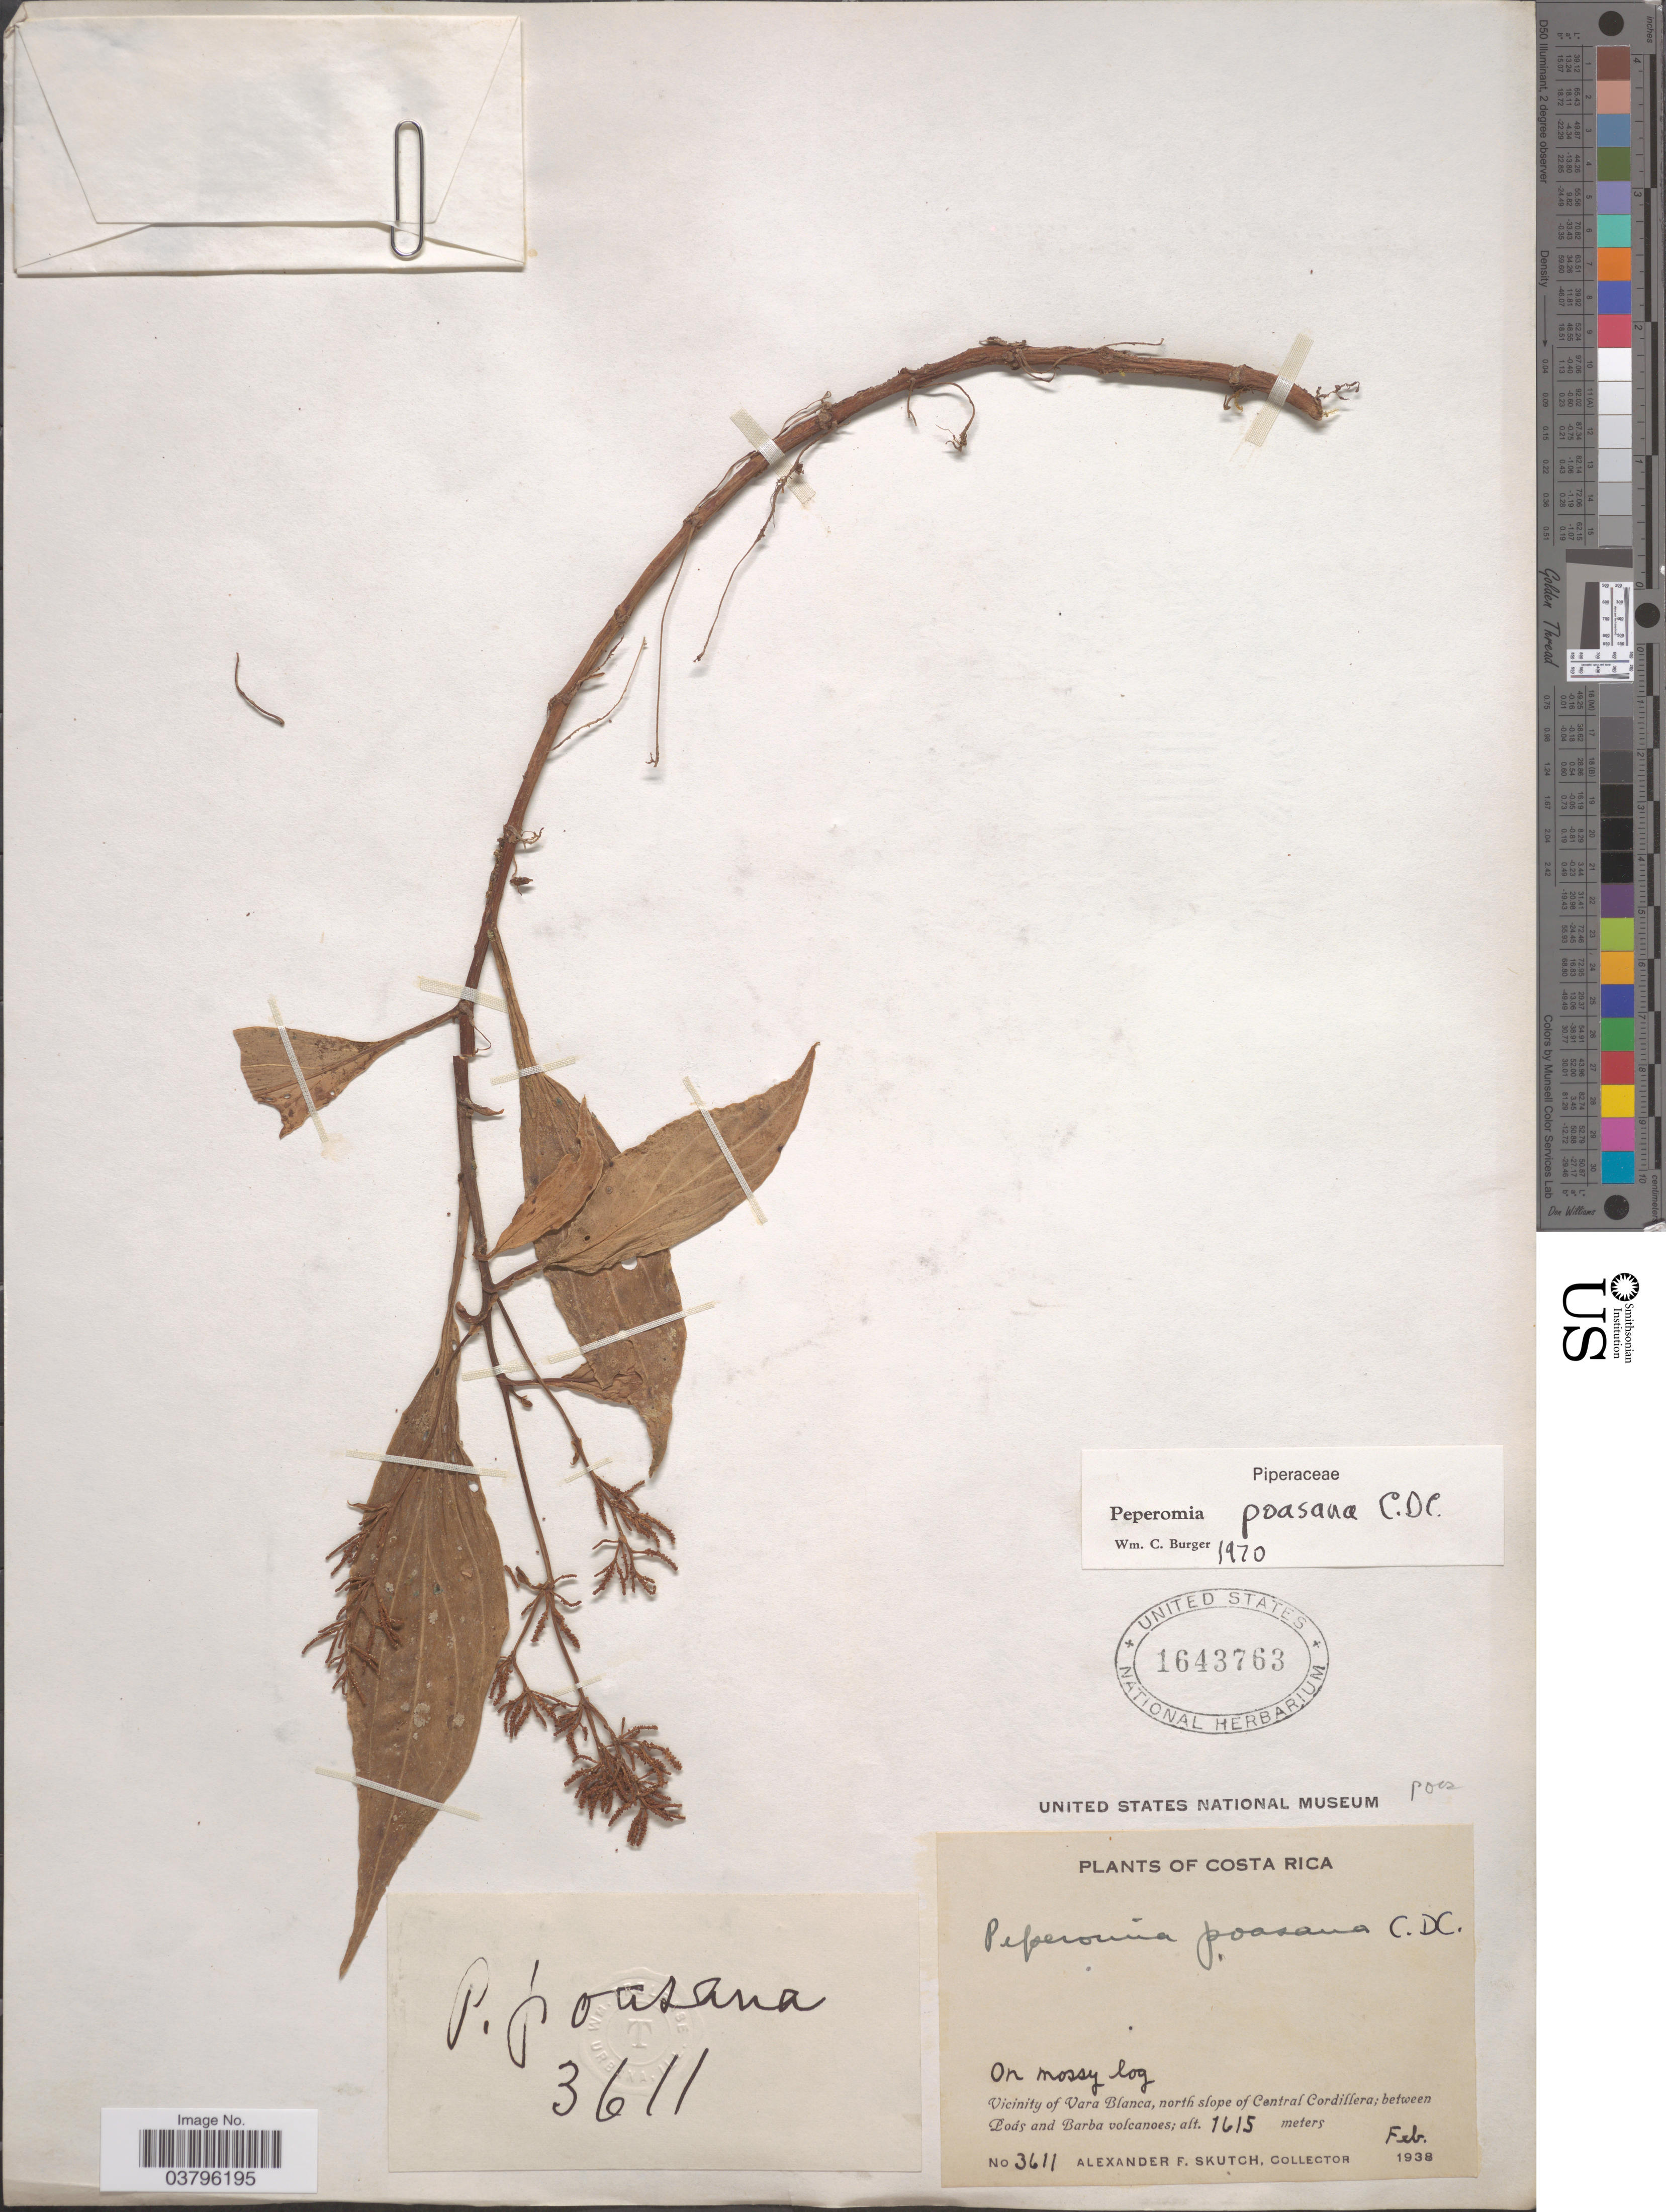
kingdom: Plantae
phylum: Tracheophyta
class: Magnoliopsida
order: Piperales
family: Piperaceae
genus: Peperomia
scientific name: Peperomia poasana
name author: C. DC.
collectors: A. F. Skutch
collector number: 3611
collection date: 1938-02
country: Costa Rica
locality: Vicinity of Vara Blanca, north slope of Central Cordillera; between Pods and Barba volcanoes.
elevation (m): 1615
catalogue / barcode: US 1643763